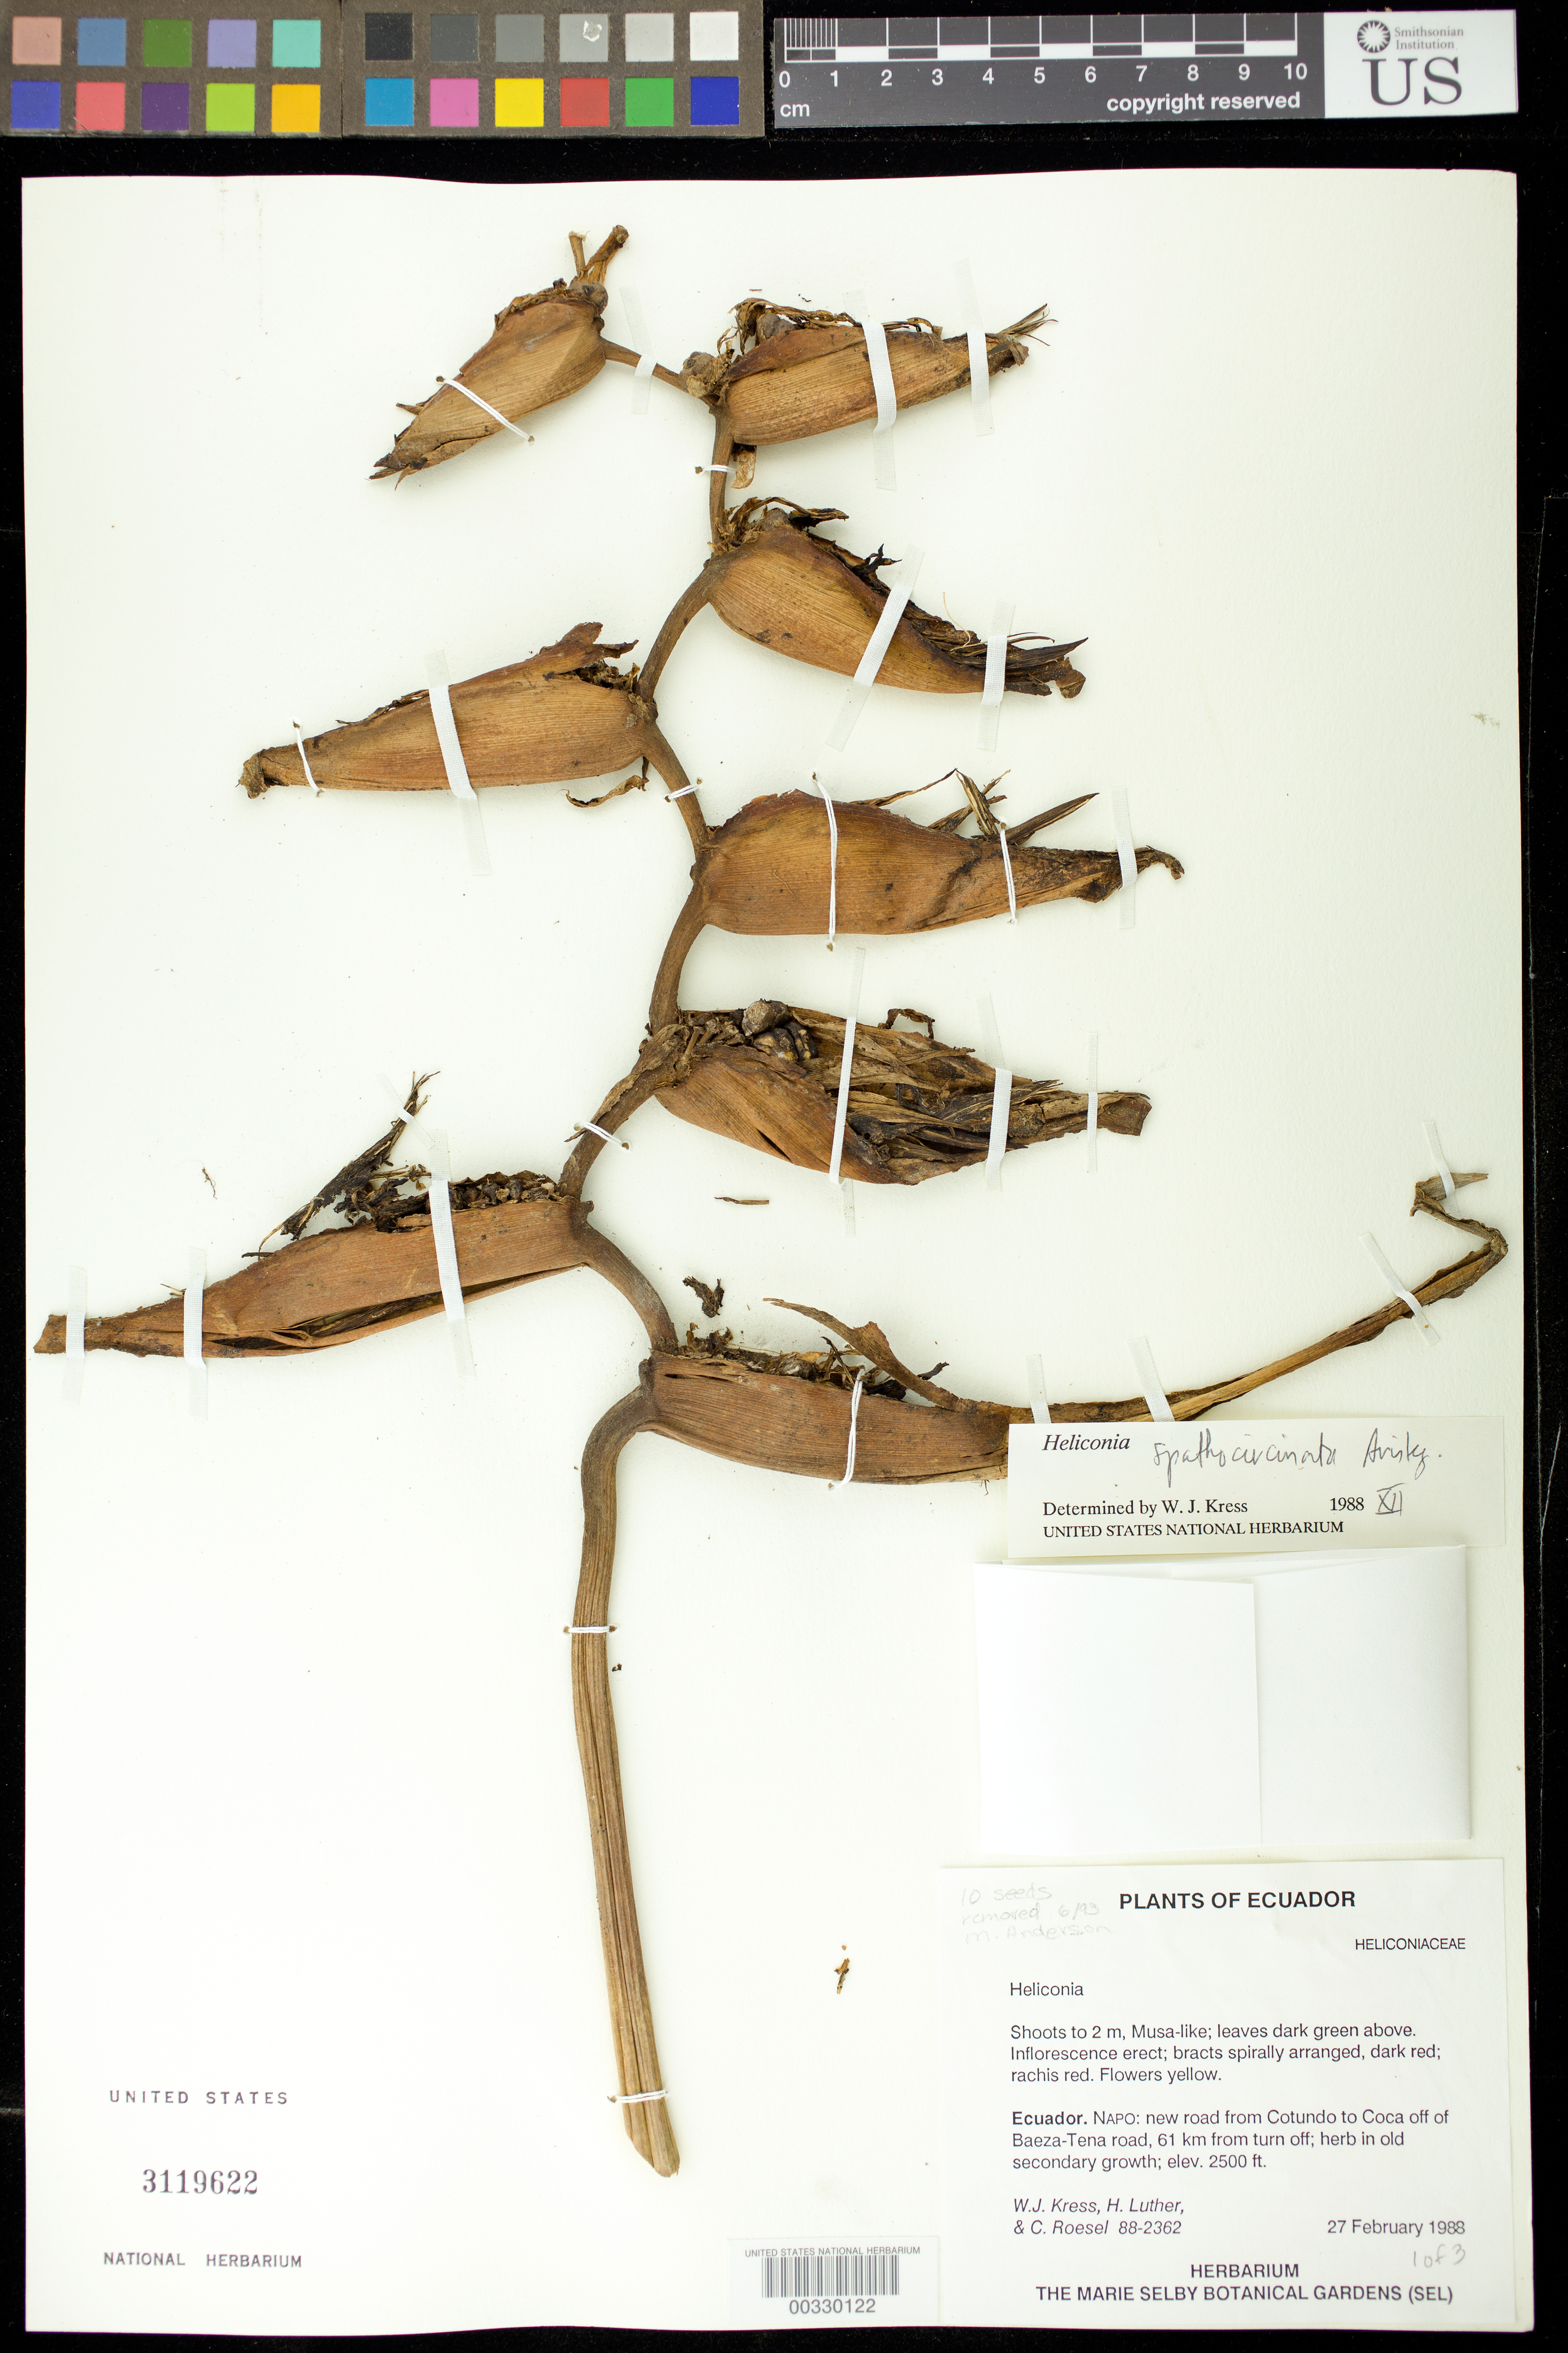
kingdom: Plantae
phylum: Tracheophyta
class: Liliopsida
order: Zingiberales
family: Heliconiaceae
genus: Heliconia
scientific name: Heliconia spathocircinata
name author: Aristeg.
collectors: W. J. Kress, Harry E. Luther & C. S. Roesel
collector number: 88-2362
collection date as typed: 27 Feb 1988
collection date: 1988-02-27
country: Ecuador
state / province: Napo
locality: New road from cOtundo to coca off of baeza-Tena road, 61 km from turn off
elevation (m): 762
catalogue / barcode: US 3119622